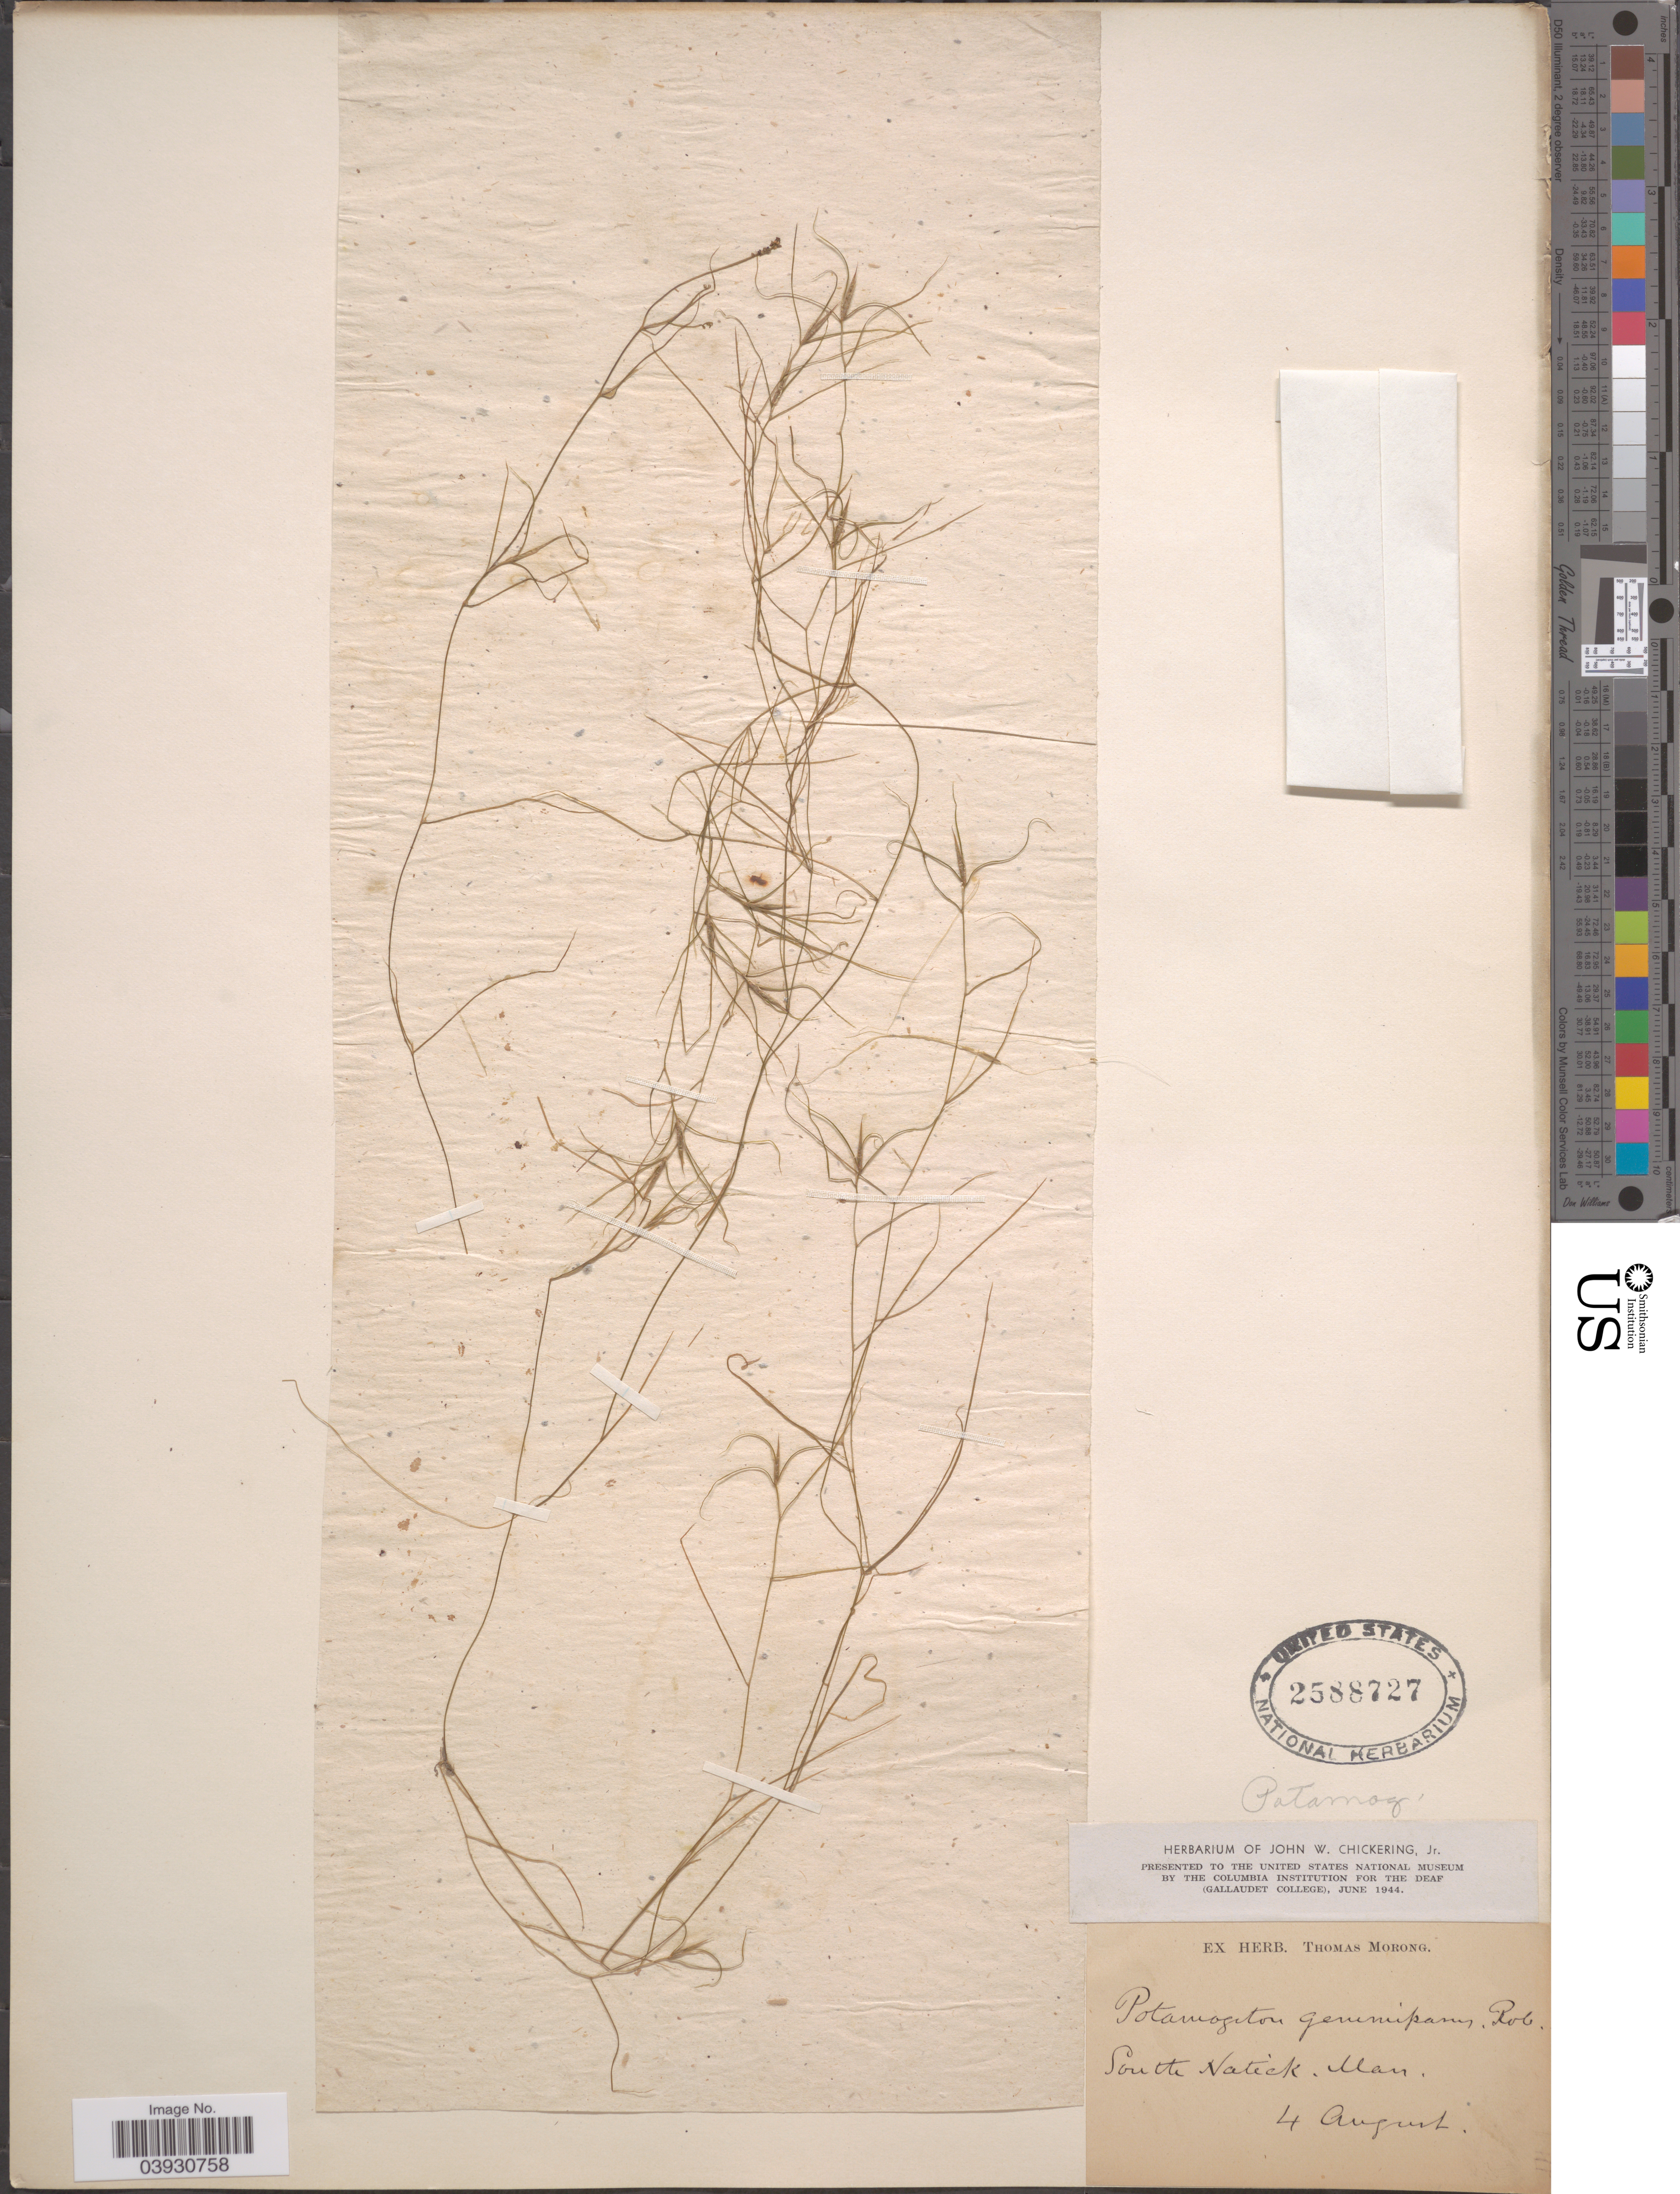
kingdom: Plantae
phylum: Tracheophyta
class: Liliopsida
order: Alismatales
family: Potamogetonaceae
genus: Potamogeton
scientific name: Potamogeton pusillus var. gemmiparus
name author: J.W. Robbins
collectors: ex Herb. T. Morong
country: United States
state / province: Massachusetts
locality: South Natick.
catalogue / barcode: US 2588727